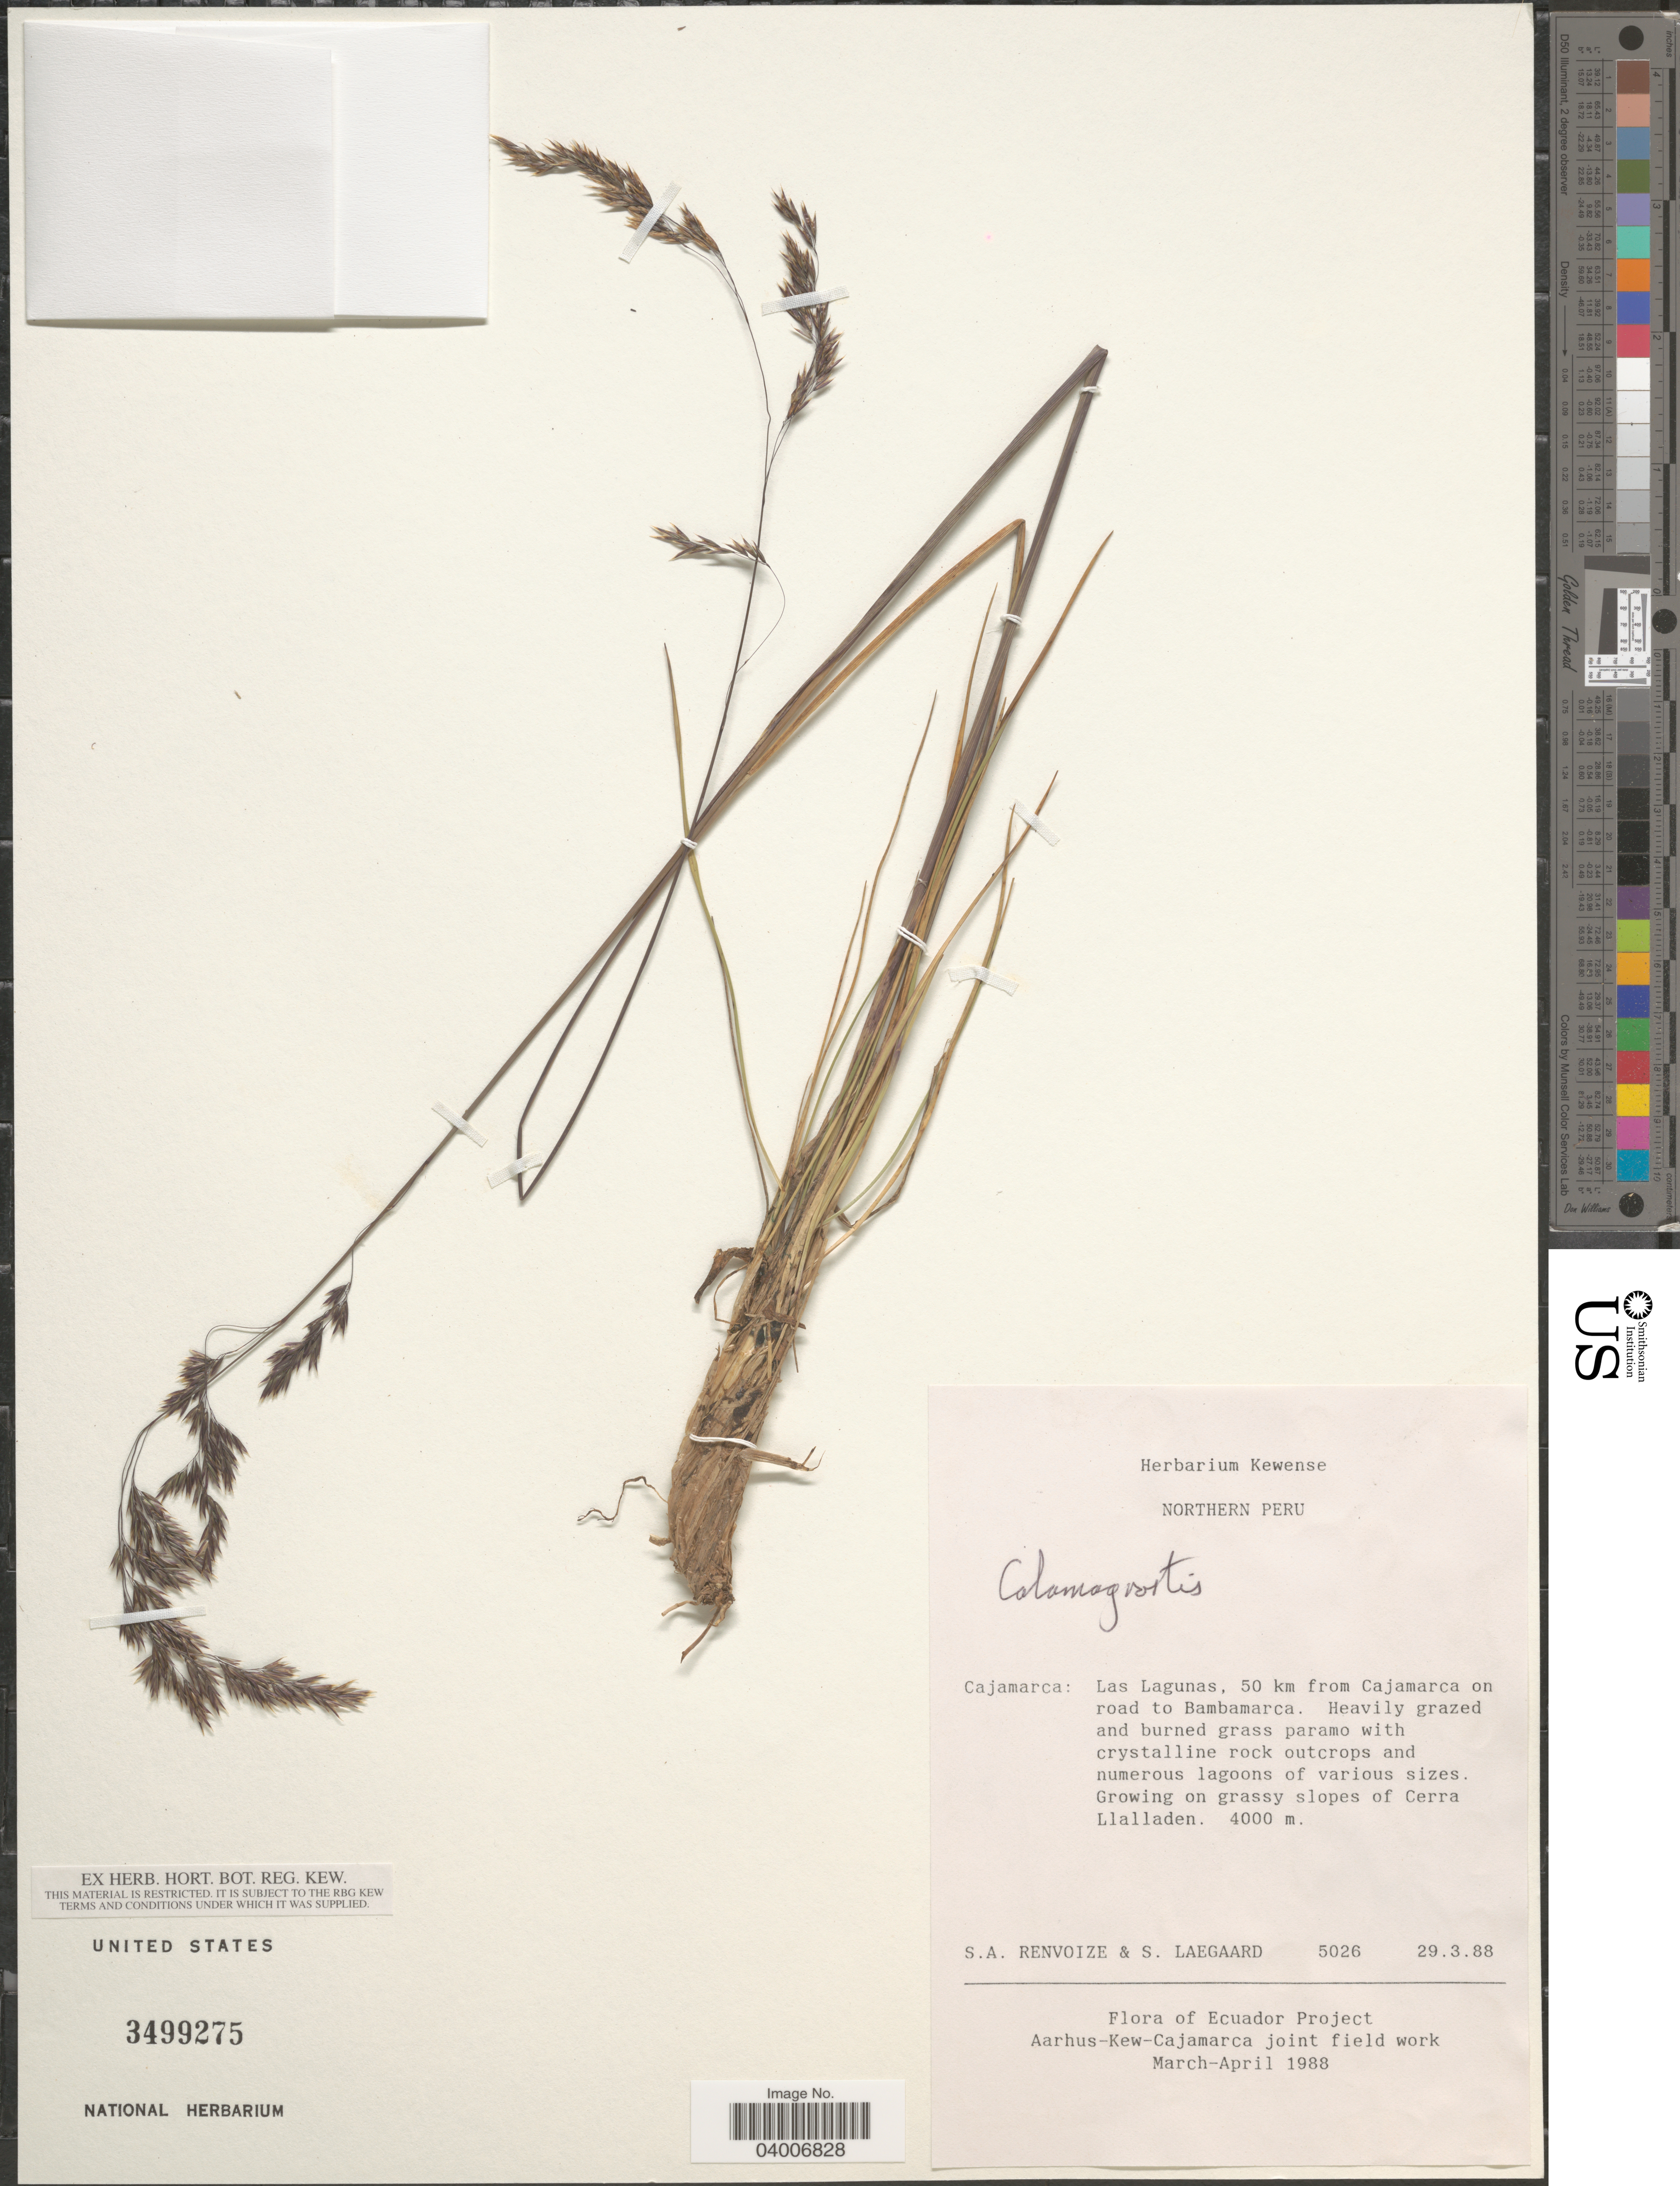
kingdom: Plantae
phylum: Tracheophyta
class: Liliopsida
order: Poales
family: Poaceae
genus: Cinnagrostis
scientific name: Cinnagrostis sp.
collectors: S. A. Renvoize & S. Lægaard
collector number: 5026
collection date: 1988-03-29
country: Peru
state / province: Cajamarca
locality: Northern Peru. Las Lagunas, 50 km from Cajamarca on road to Bambamarca. On grassy slopes of Cerra Llalladen.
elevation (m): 4000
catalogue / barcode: US 3499275